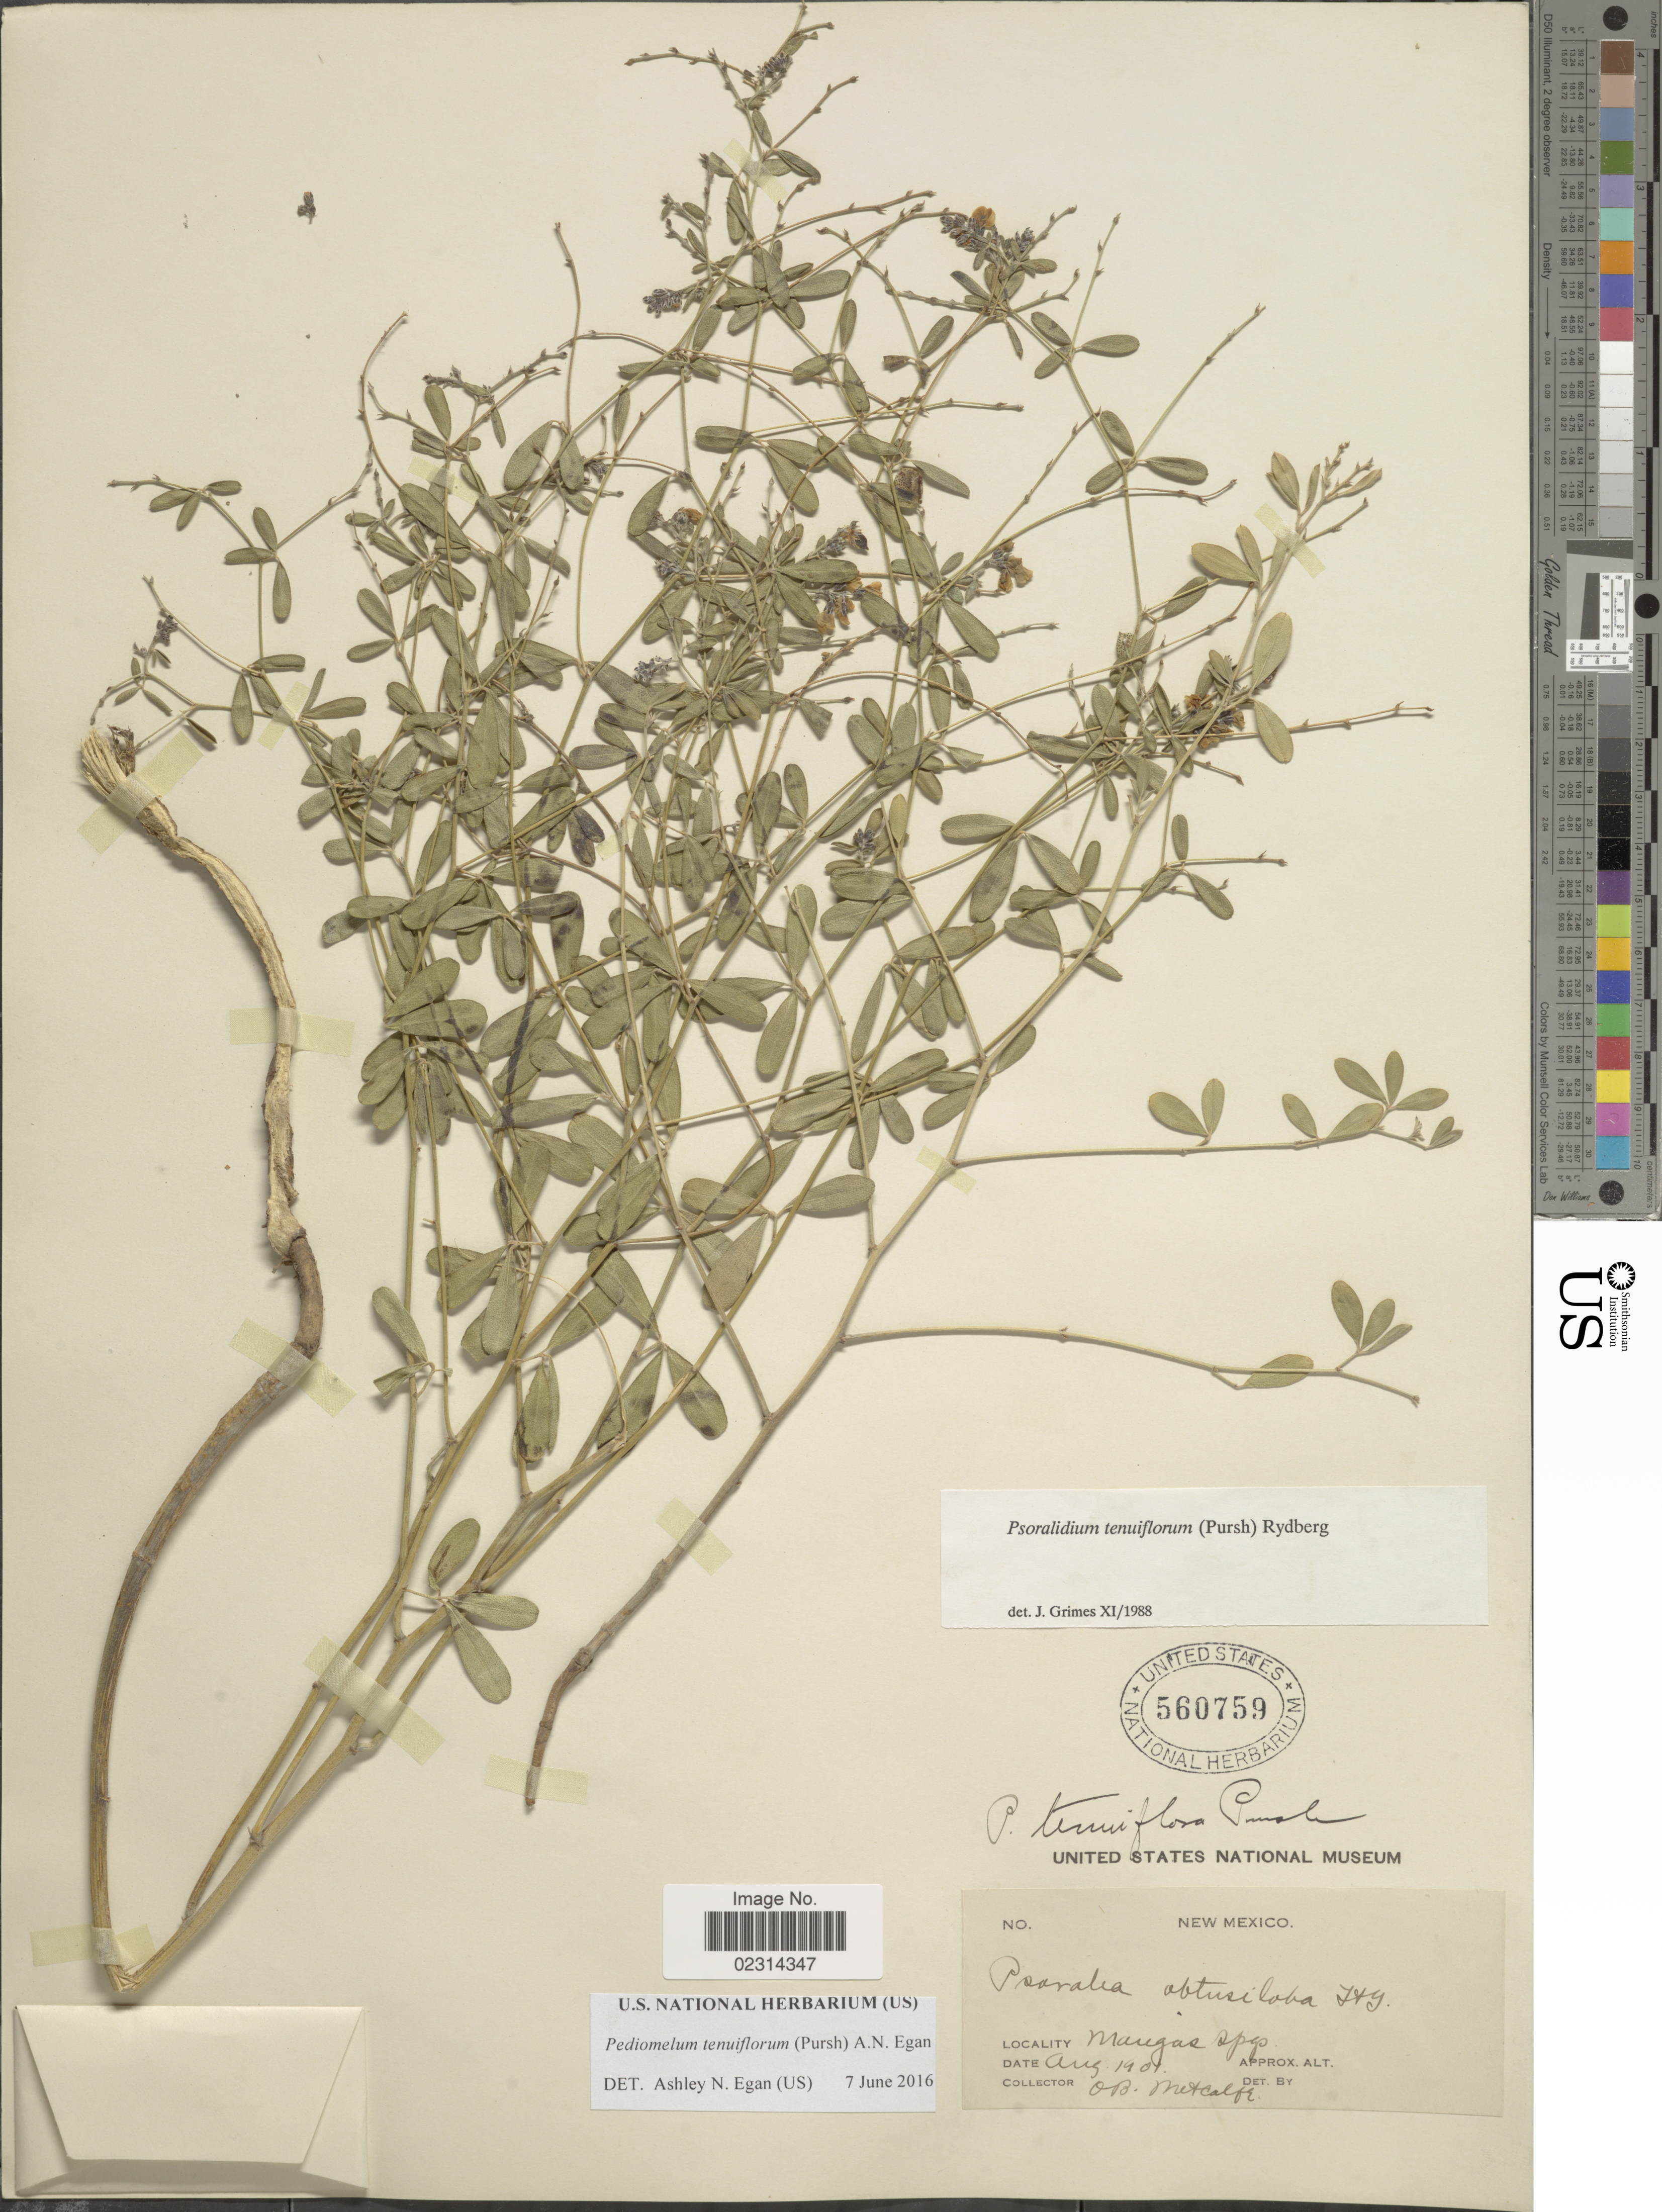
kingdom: Plantae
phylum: Tracheophyta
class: Magnoliopsida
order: Fabales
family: Fabaceae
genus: Psoralidium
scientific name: Psoralidium tenuiflorum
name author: (Pursh) Rydb.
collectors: O. B. Metcalfe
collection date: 1901-08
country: United States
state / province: New Mexico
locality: Mangas Spgs.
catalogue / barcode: US 560759